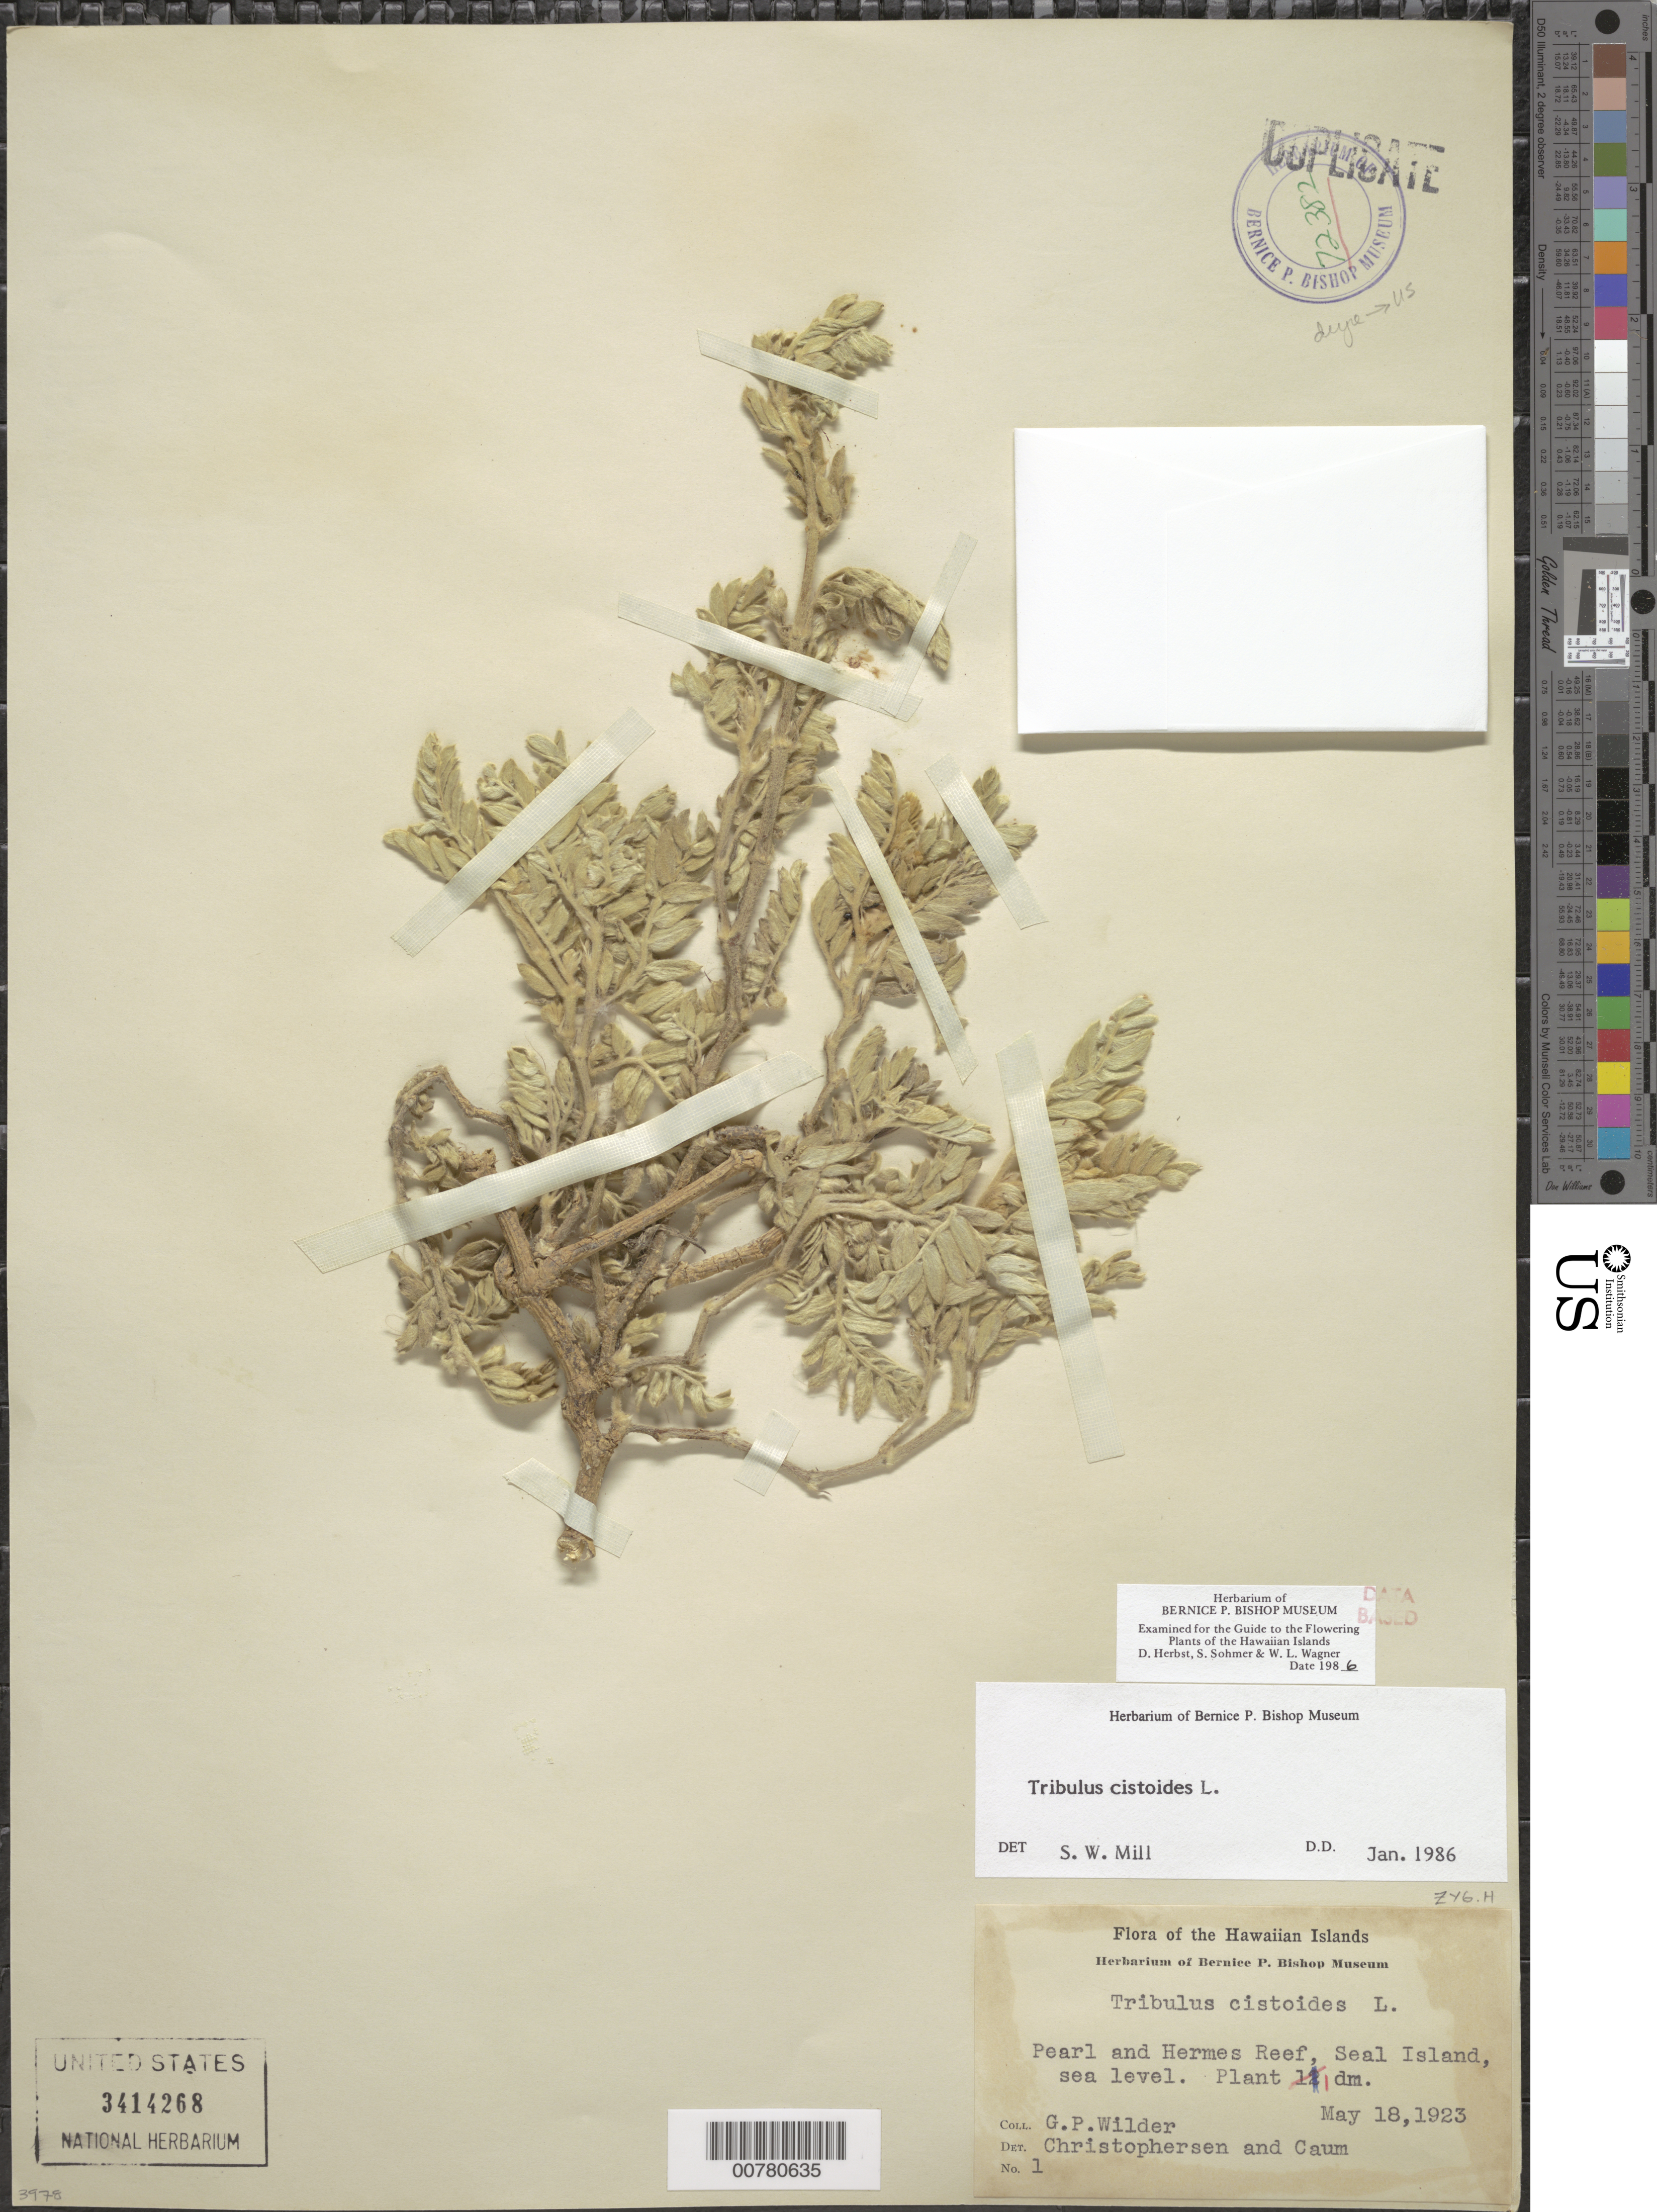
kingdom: Plantae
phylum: Tracheophyta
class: Magnoliopsida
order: Zygophyllales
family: Zygophyllaceae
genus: Tribulus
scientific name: Tribulus cistoides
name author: L.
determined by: Wagner, W. L.; Herbst, D. R.; Sohmer, S. H.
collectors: G. Wilder, E. Christophersen & E. Crum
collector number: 1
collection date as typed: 18 May 1923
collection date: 1923-05-18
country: United States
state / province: Hawaii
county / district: Honolulu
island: Pearl and Hermes Atoll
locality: Seal Islet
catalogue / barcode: US 3414268